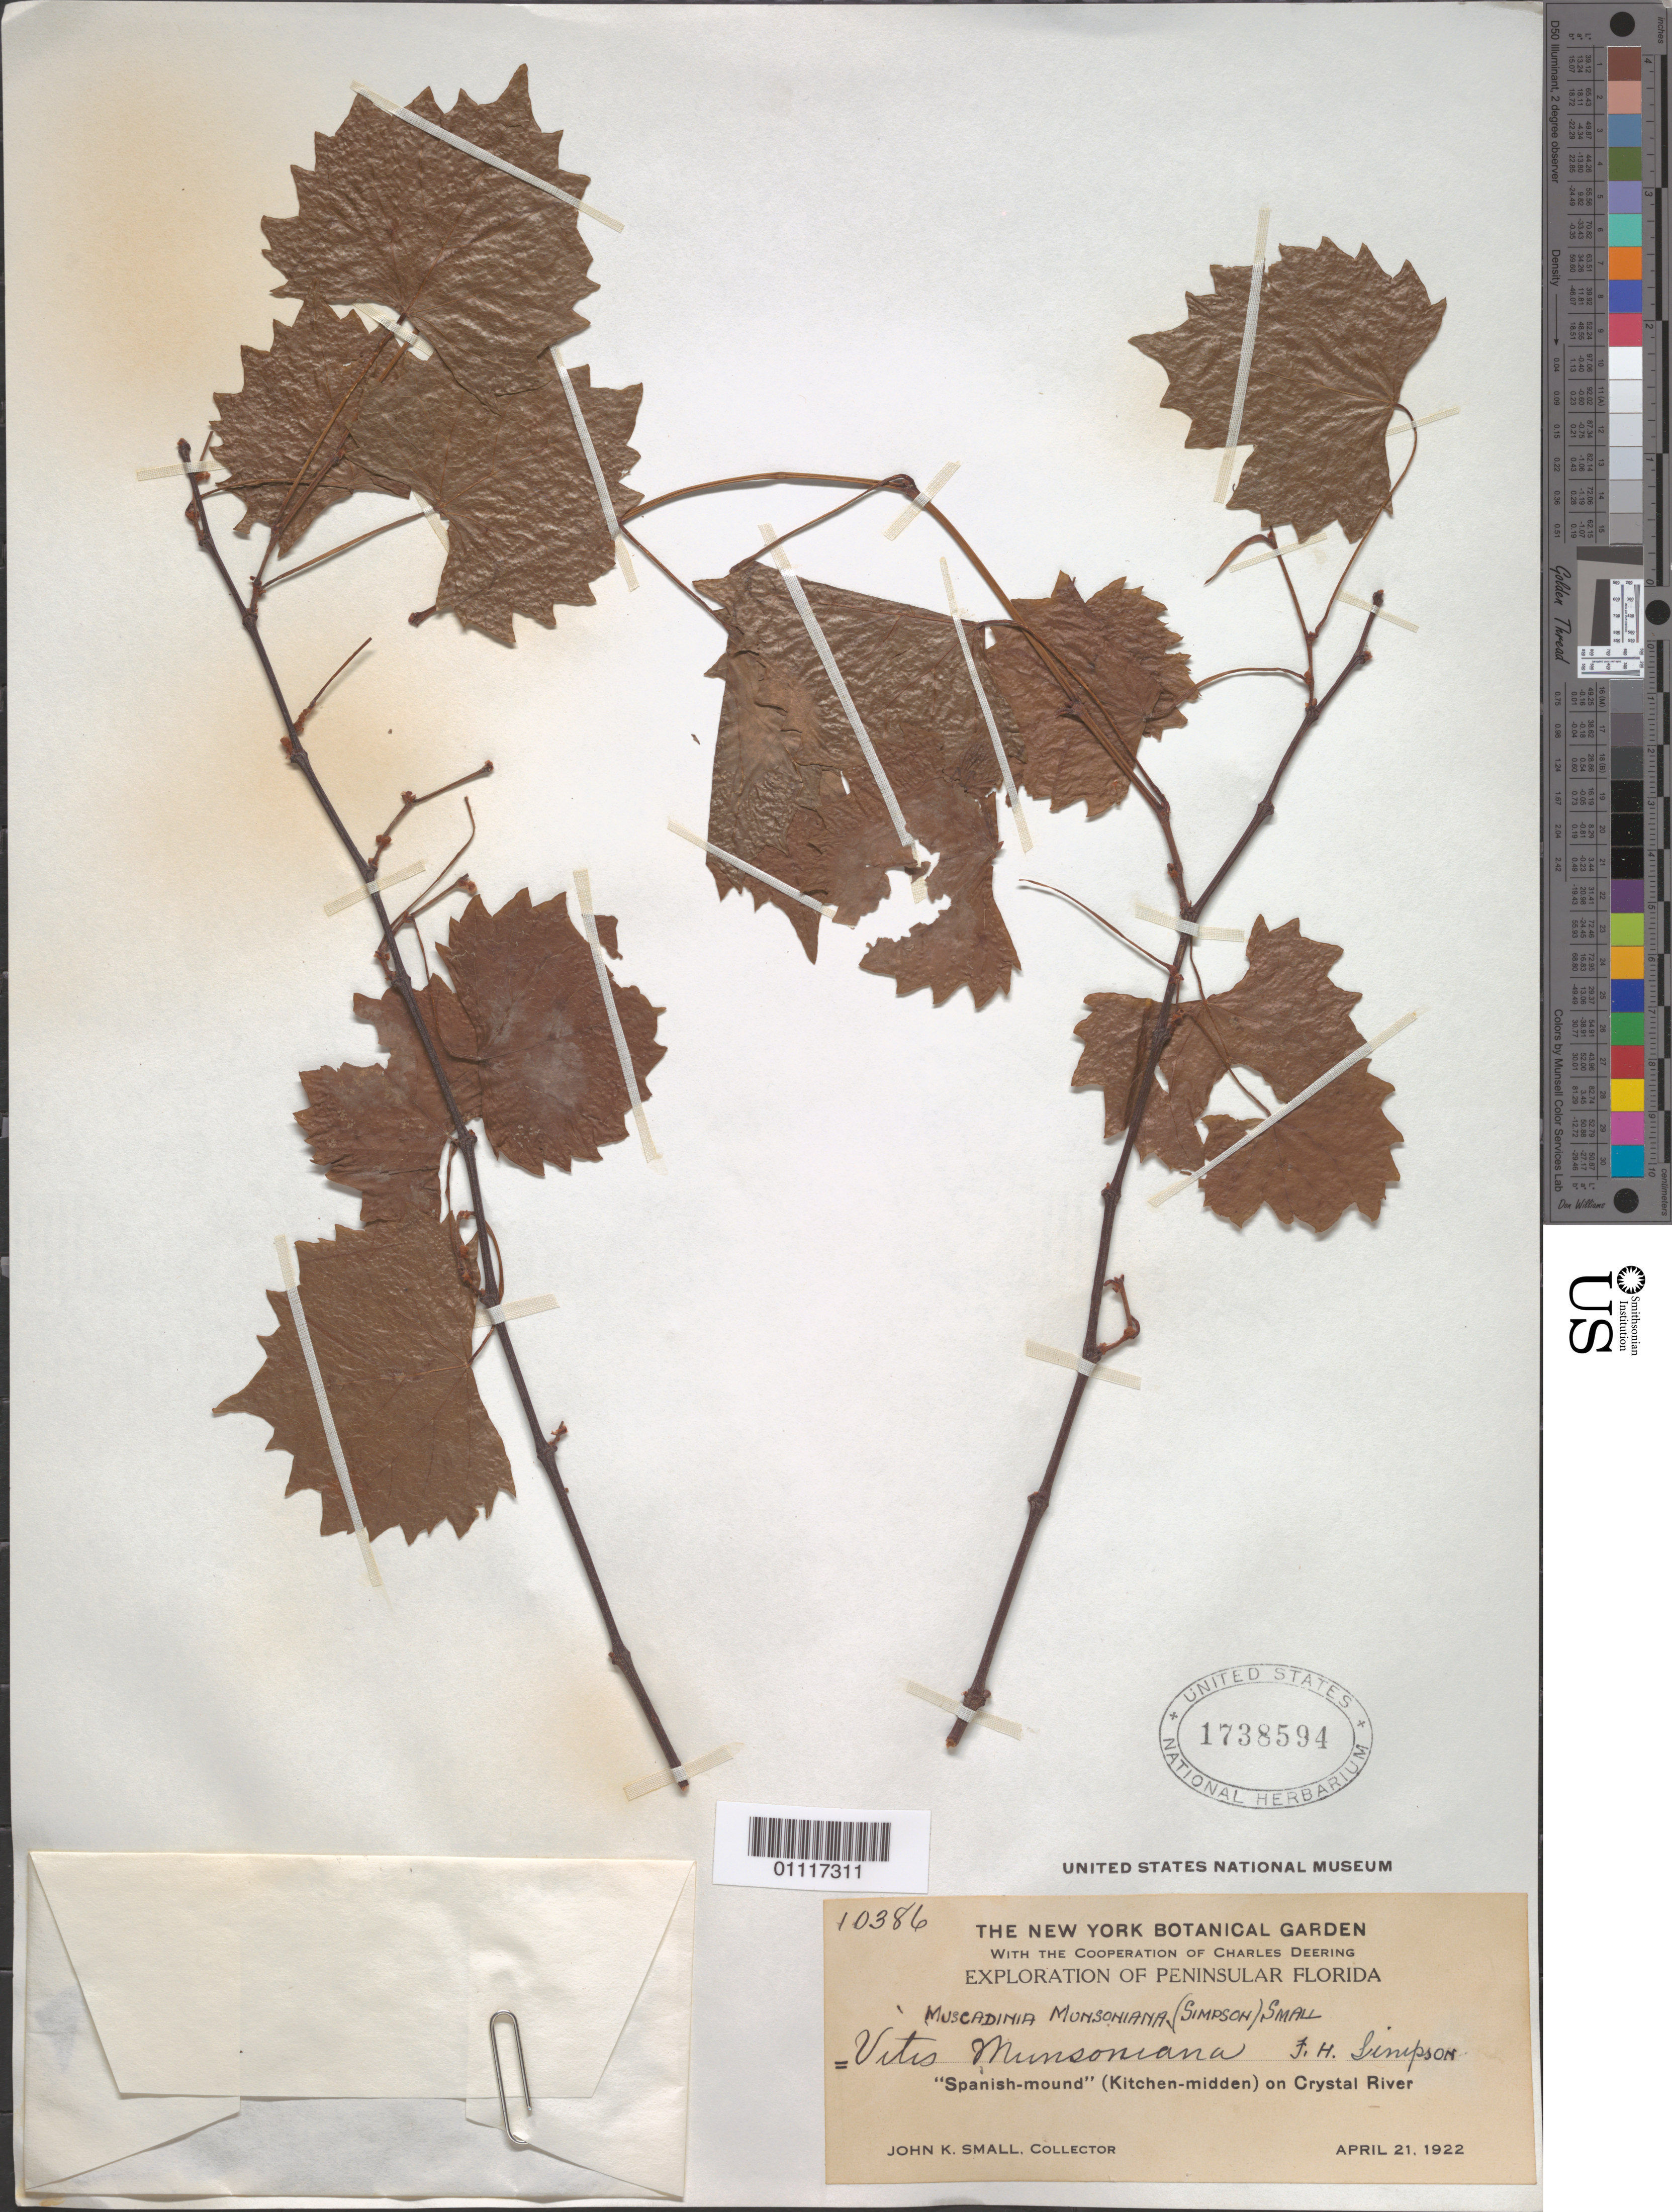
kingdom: Plantae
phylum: Tracheophyta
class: Magnoliopsida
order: Vitales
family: Vitaceae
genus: Vitis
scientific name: Vitis munsoniana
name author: J.H. Simpson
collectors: J. K. Small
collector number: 10386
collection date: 1922-04-21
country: United States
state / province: Florida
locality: "Spanish-mound" (Kitchen-midden) on Crystal River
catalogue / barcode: US 1738594